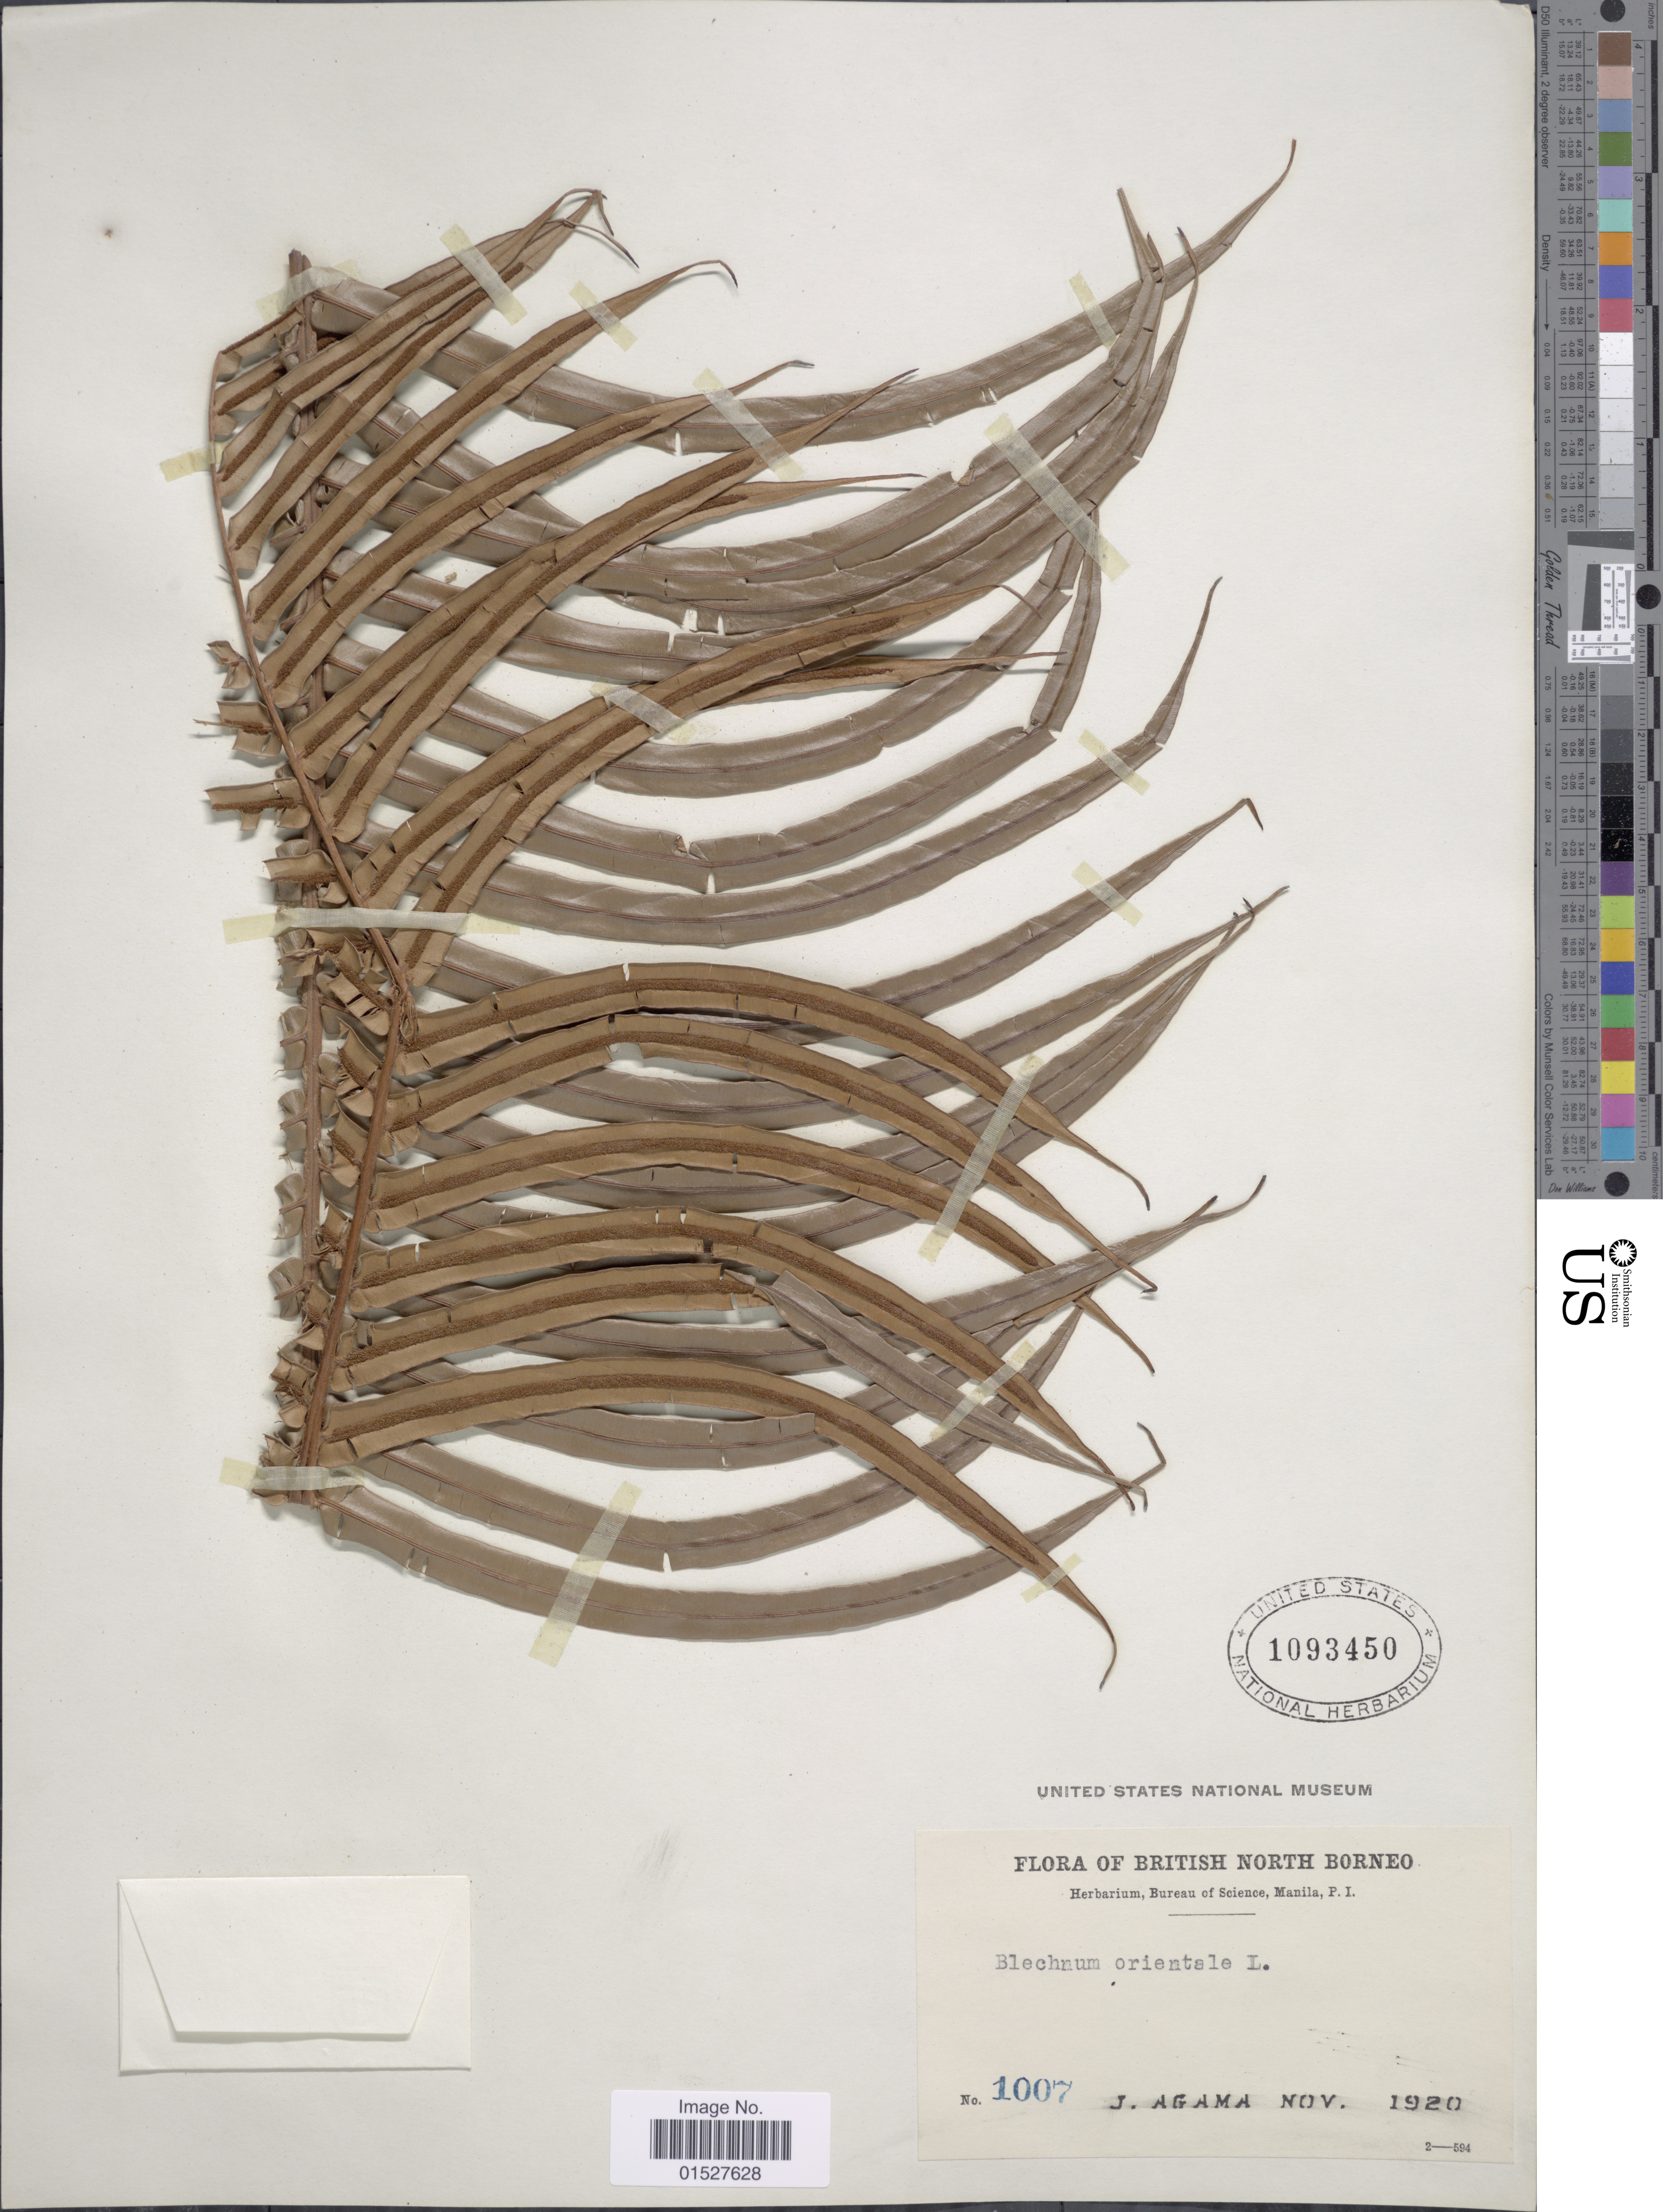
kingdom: Plantae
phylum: Tracheophyta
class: Polypodiopsida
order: Polypodiales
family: Blechnaceae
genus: Blechnum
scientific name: Blechnum orientale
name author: L.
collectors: J. Agama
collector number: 1007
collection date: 1920-11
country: Malaysia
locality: British North Borneo.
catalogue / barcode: US 1093450